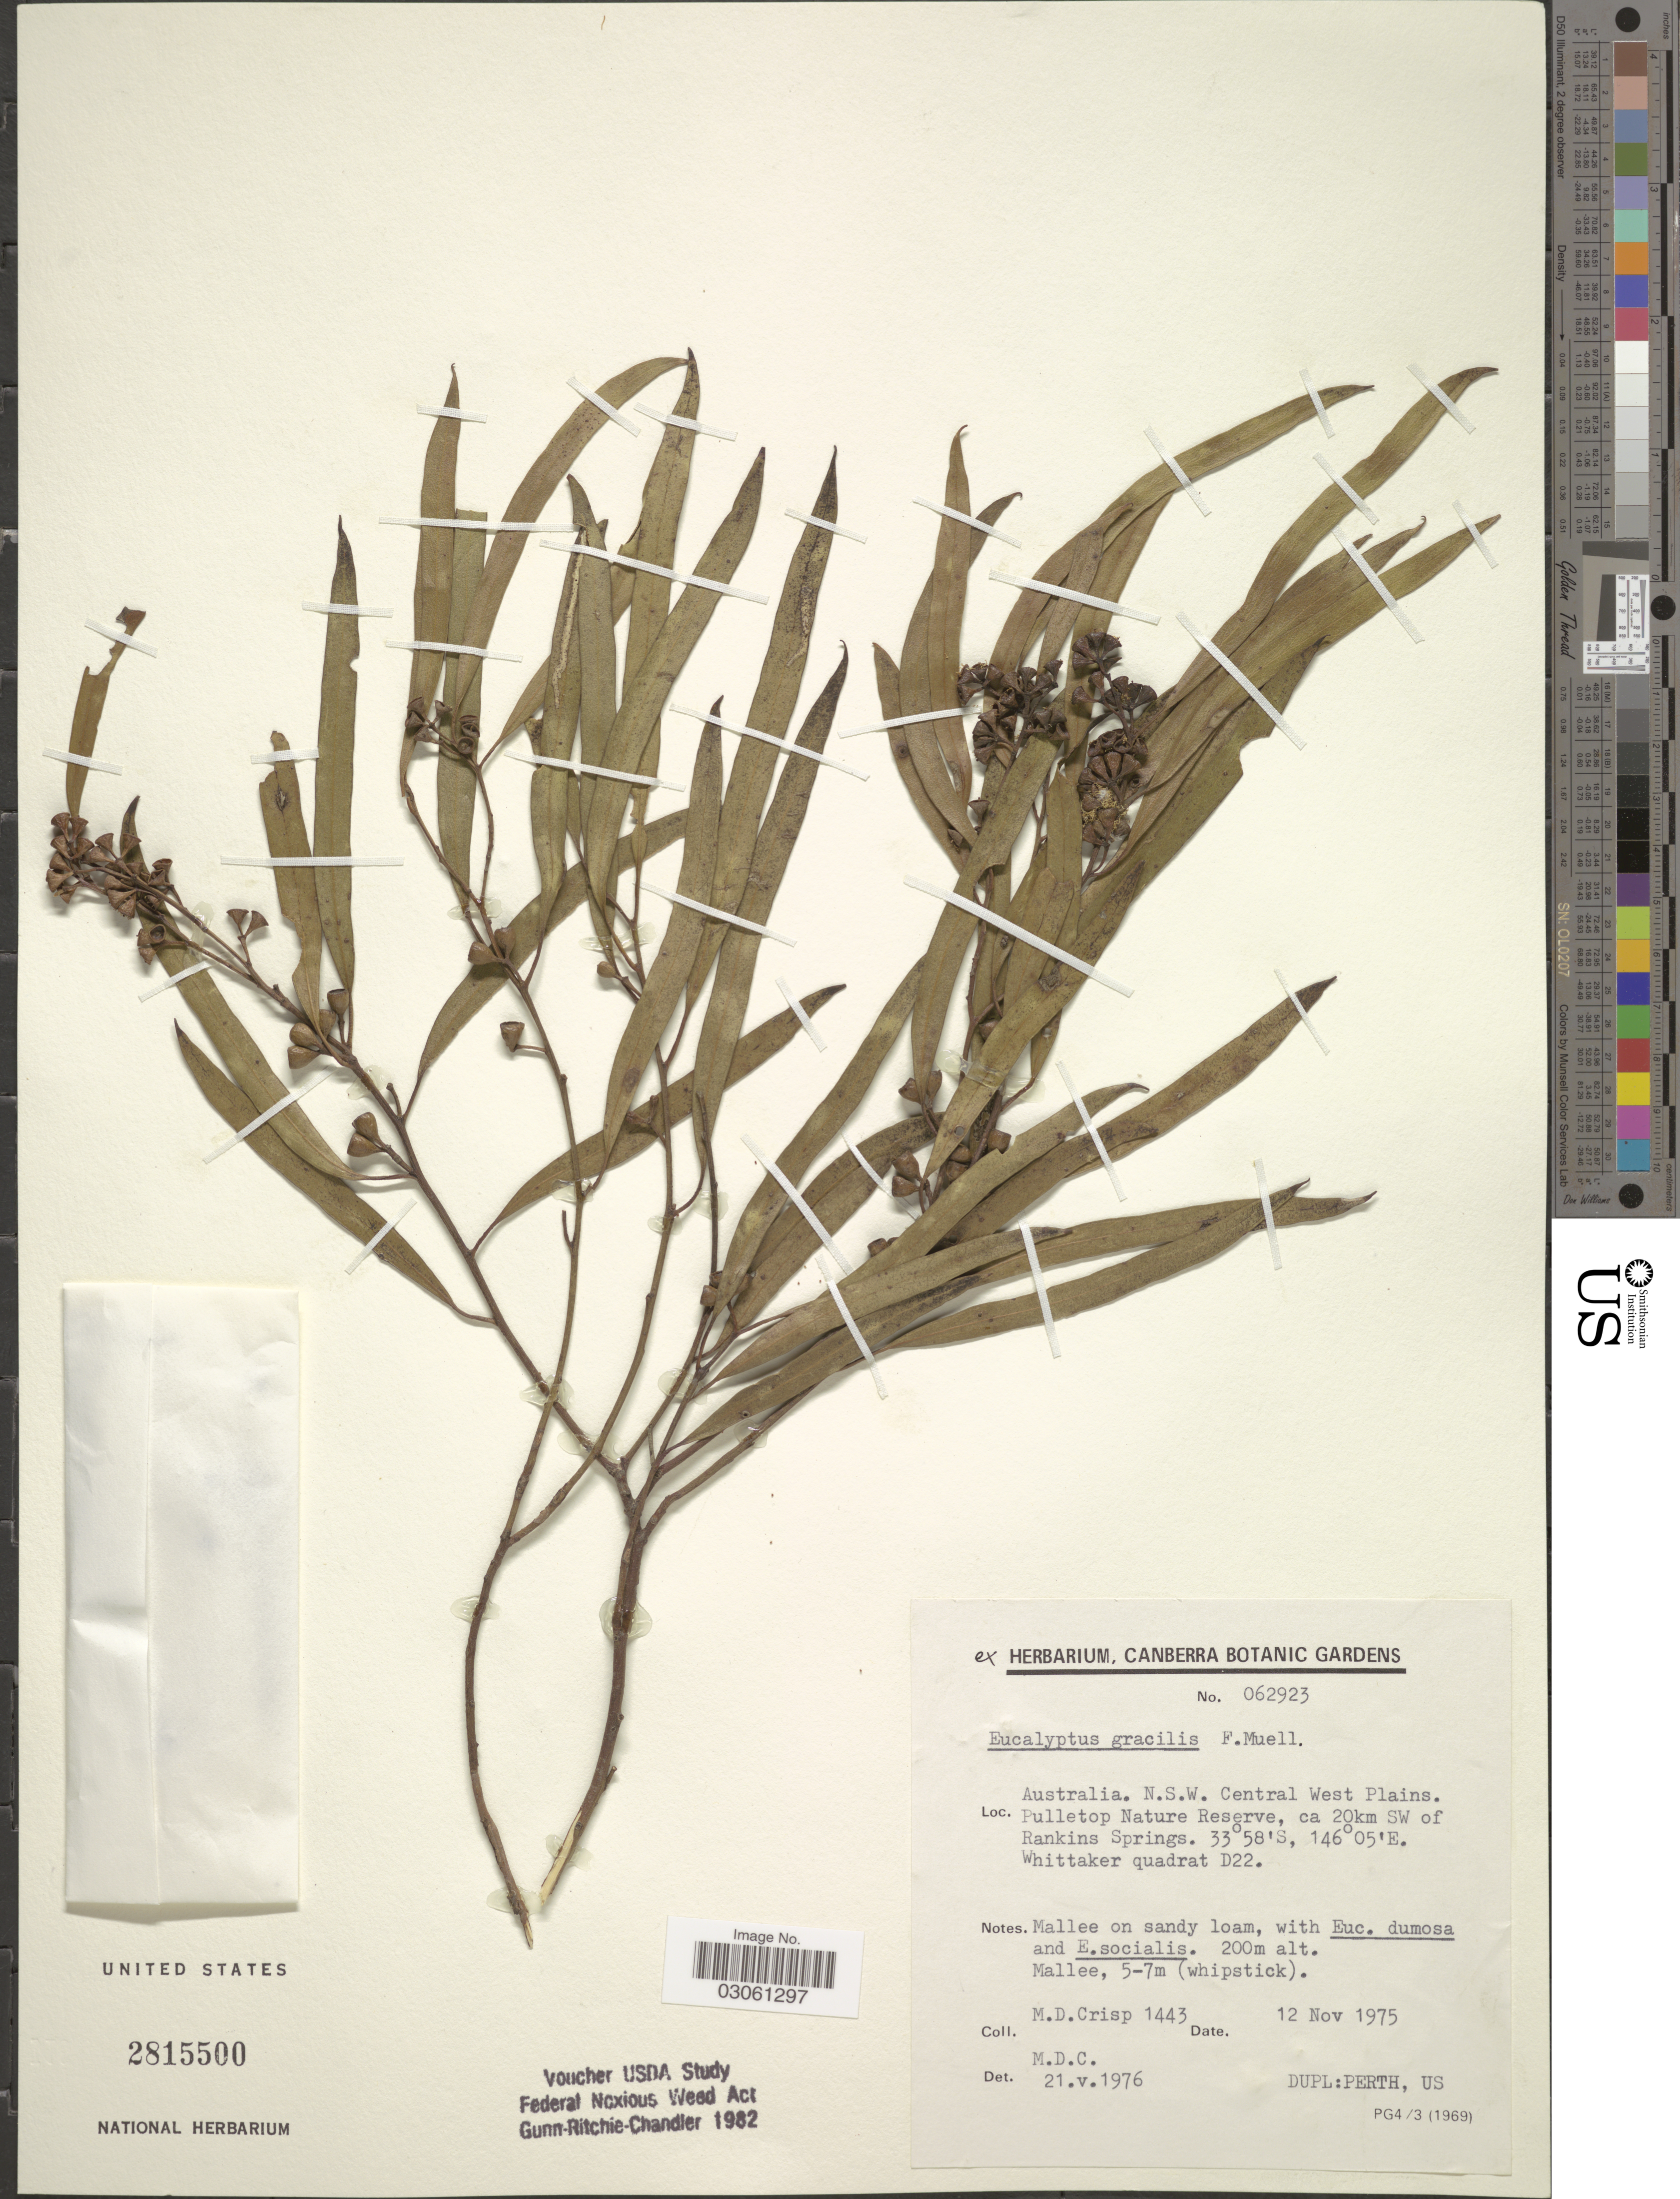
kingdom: Plantae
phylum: Tracheophyta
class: Magnoliopsida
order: Myrtales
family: Myrtaceae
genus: Eucalyptus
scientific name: Eucalyptus gracilis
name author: F. Muell.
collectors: M. Crisp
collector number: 1443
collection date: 1975-11-12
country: Australia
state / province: New South Wales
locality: N.S.W. Central West Plains. Pulletop Nature Reserve, ca 20km SW of Rankins Springs. Whittaker quadrat D22.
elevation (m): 200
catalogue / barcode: US 2815500